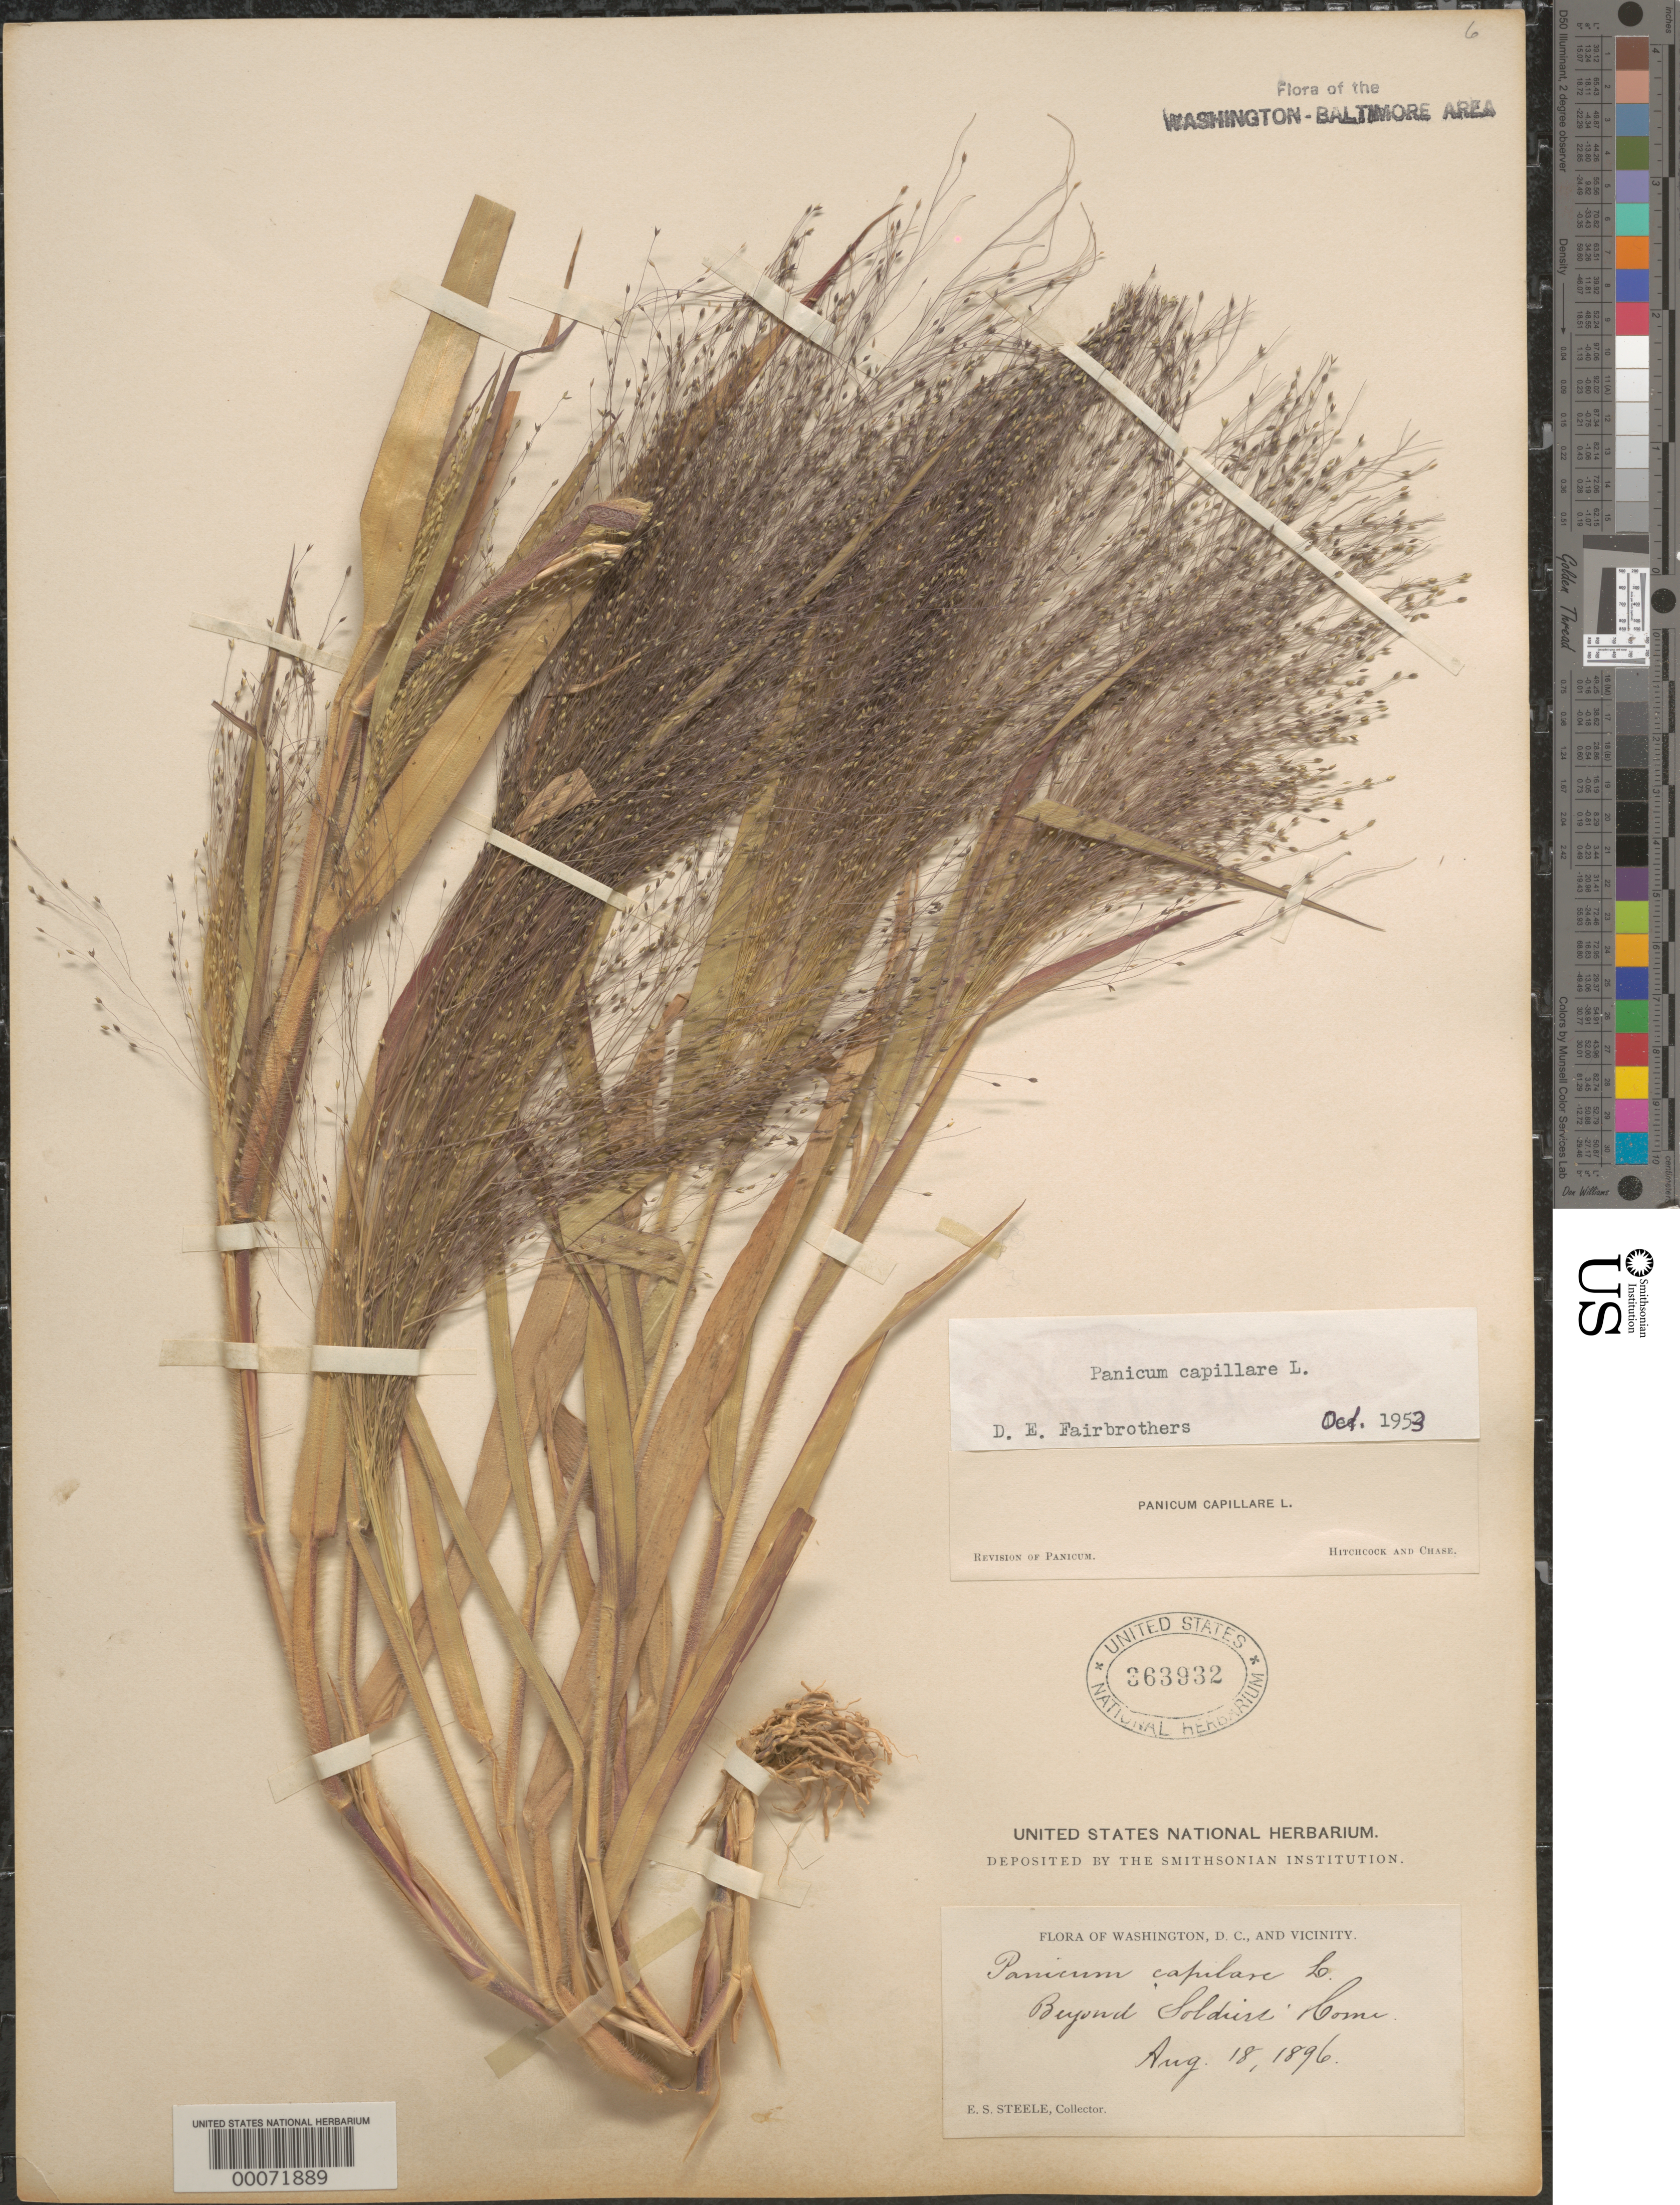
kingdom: Plantae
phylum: Tracheophyta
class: Liliopsida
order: Poales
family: Poaceae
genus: Panicum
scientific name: Panicum capillare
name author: L.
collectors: E. Steele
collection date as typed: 18 Aug 1896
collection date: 1896-08-18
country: United States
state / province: District of Columbia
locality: Beyond Soldiers' Home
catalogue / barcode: US 363932